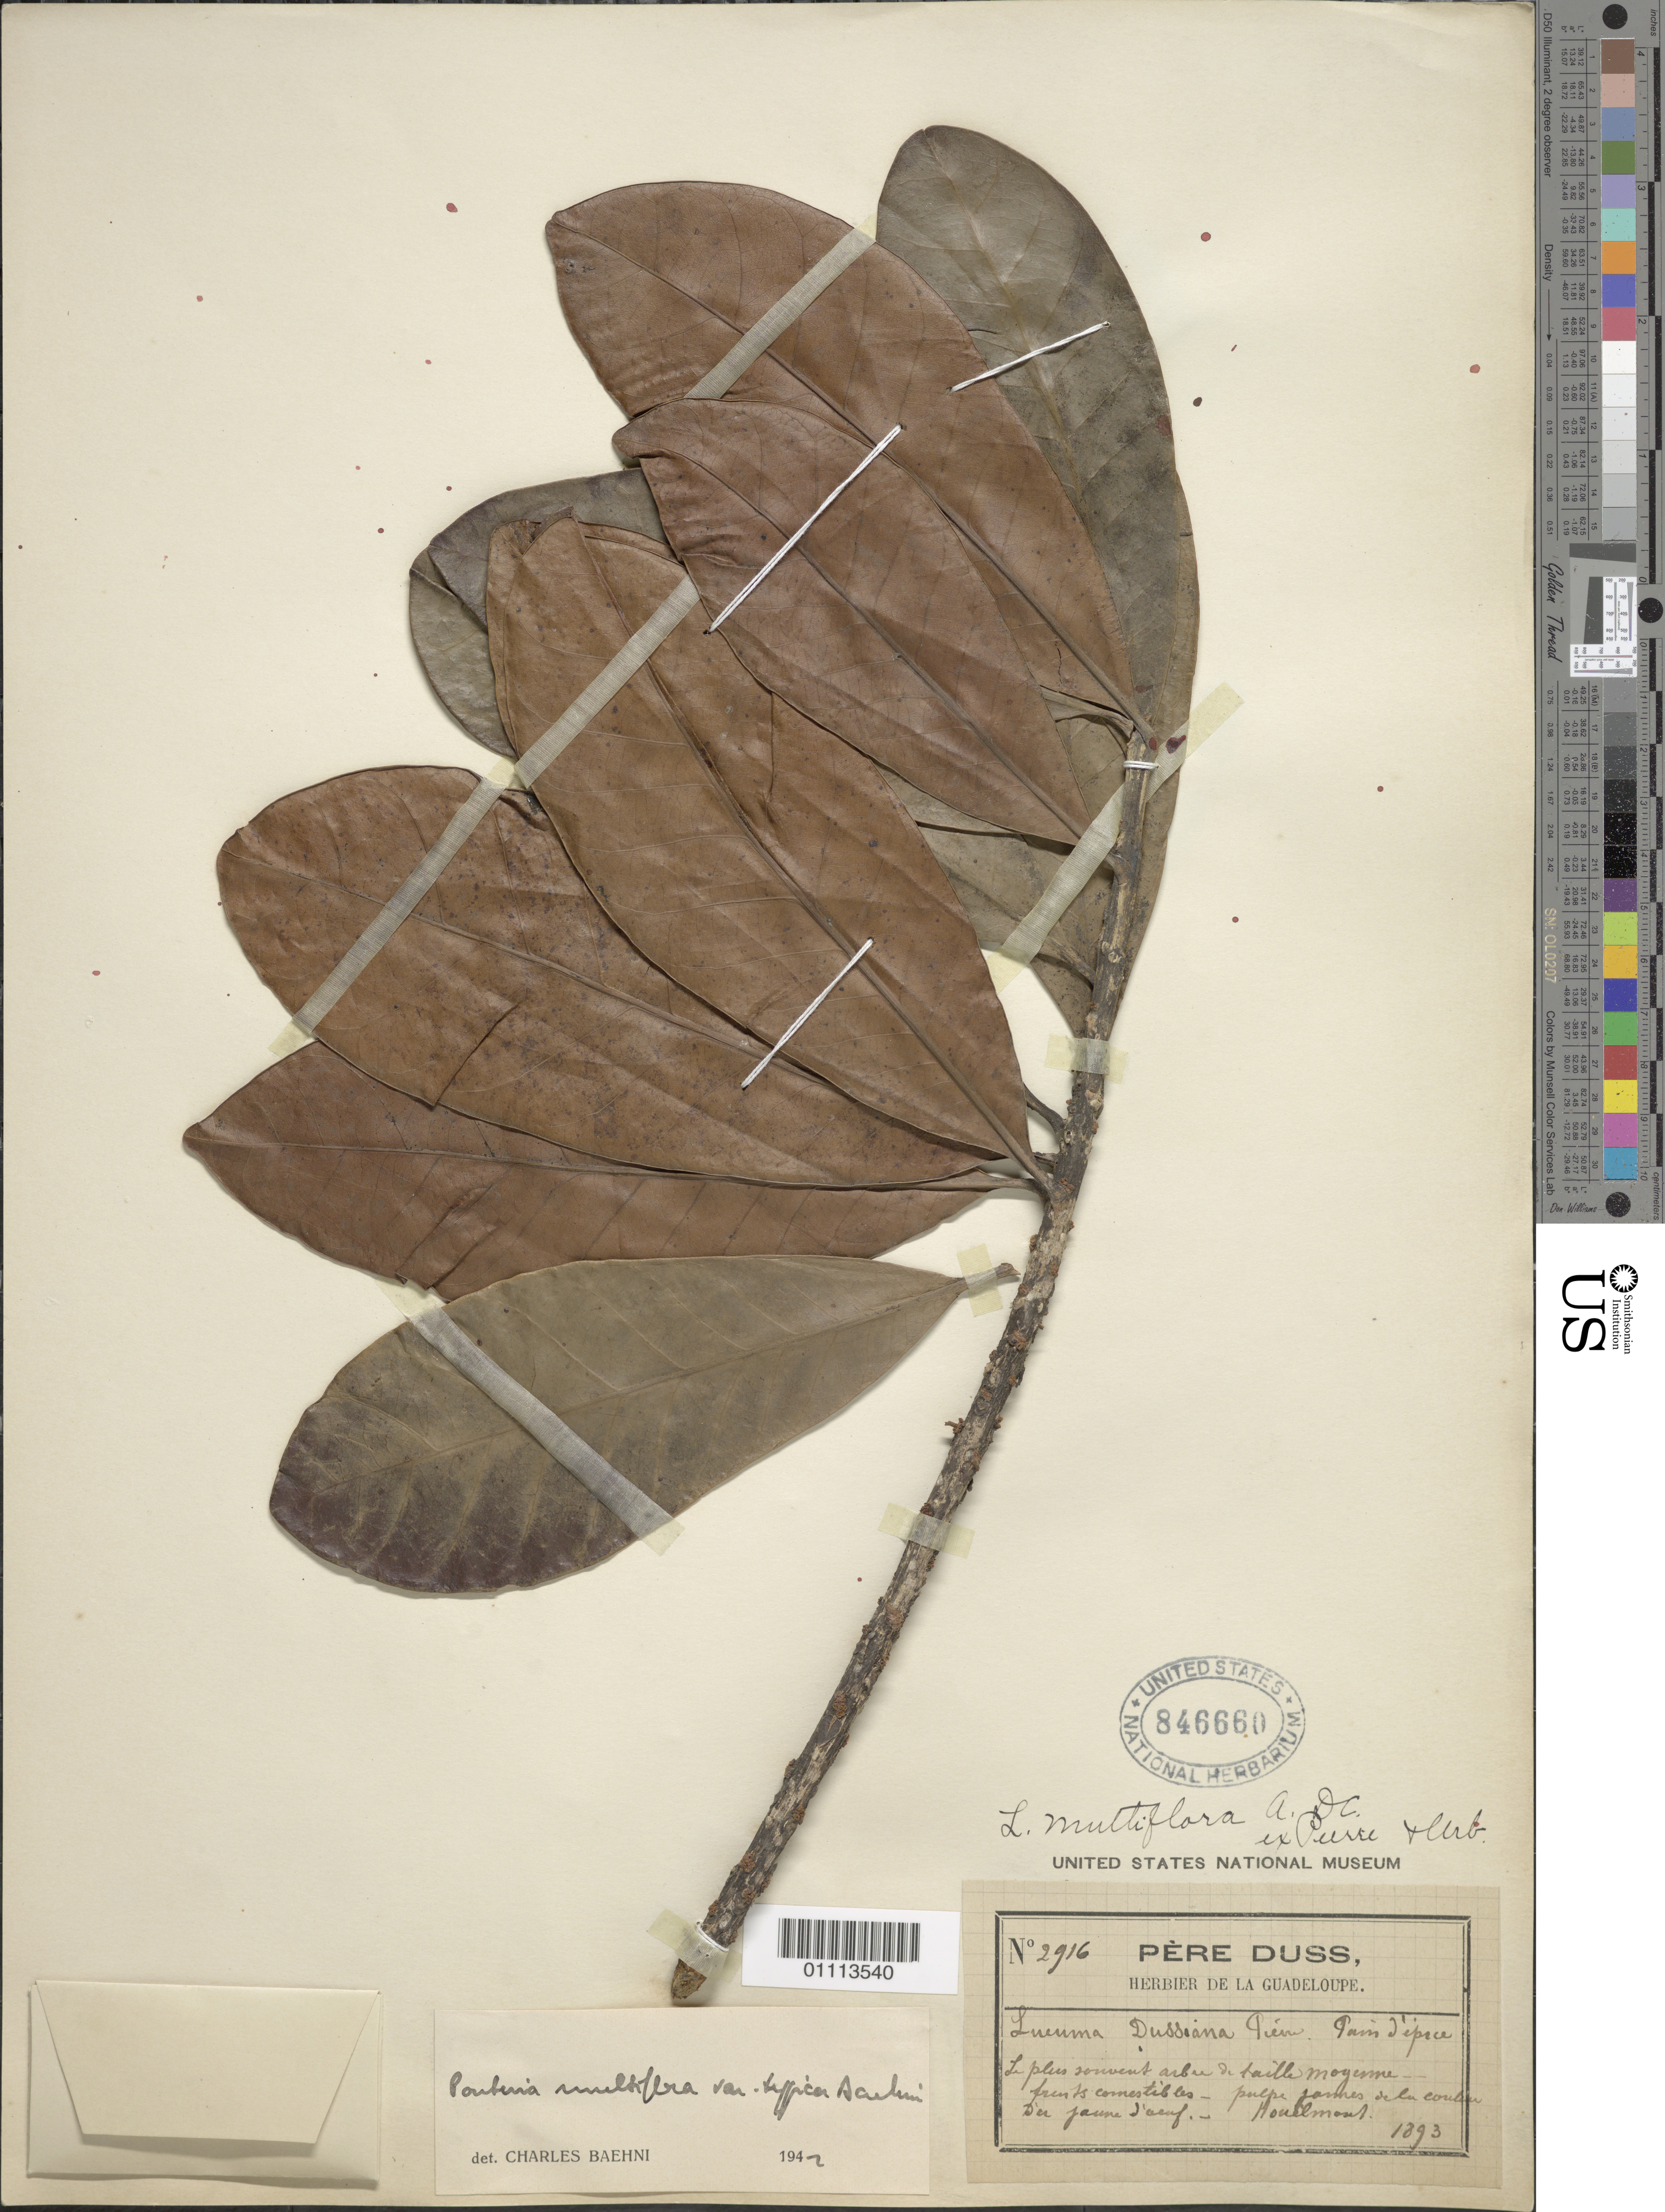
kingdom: Plantae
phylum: Tracheophyta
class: Magnoliopsida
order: Ericales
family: Sapotaceae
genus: Pouteria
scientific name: Pouteria multiflora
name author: (A. DC.) Eyma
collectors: Père Duss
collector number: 2916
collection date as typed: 1893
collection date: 1893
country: Guadeloupe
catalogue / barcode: US 846660